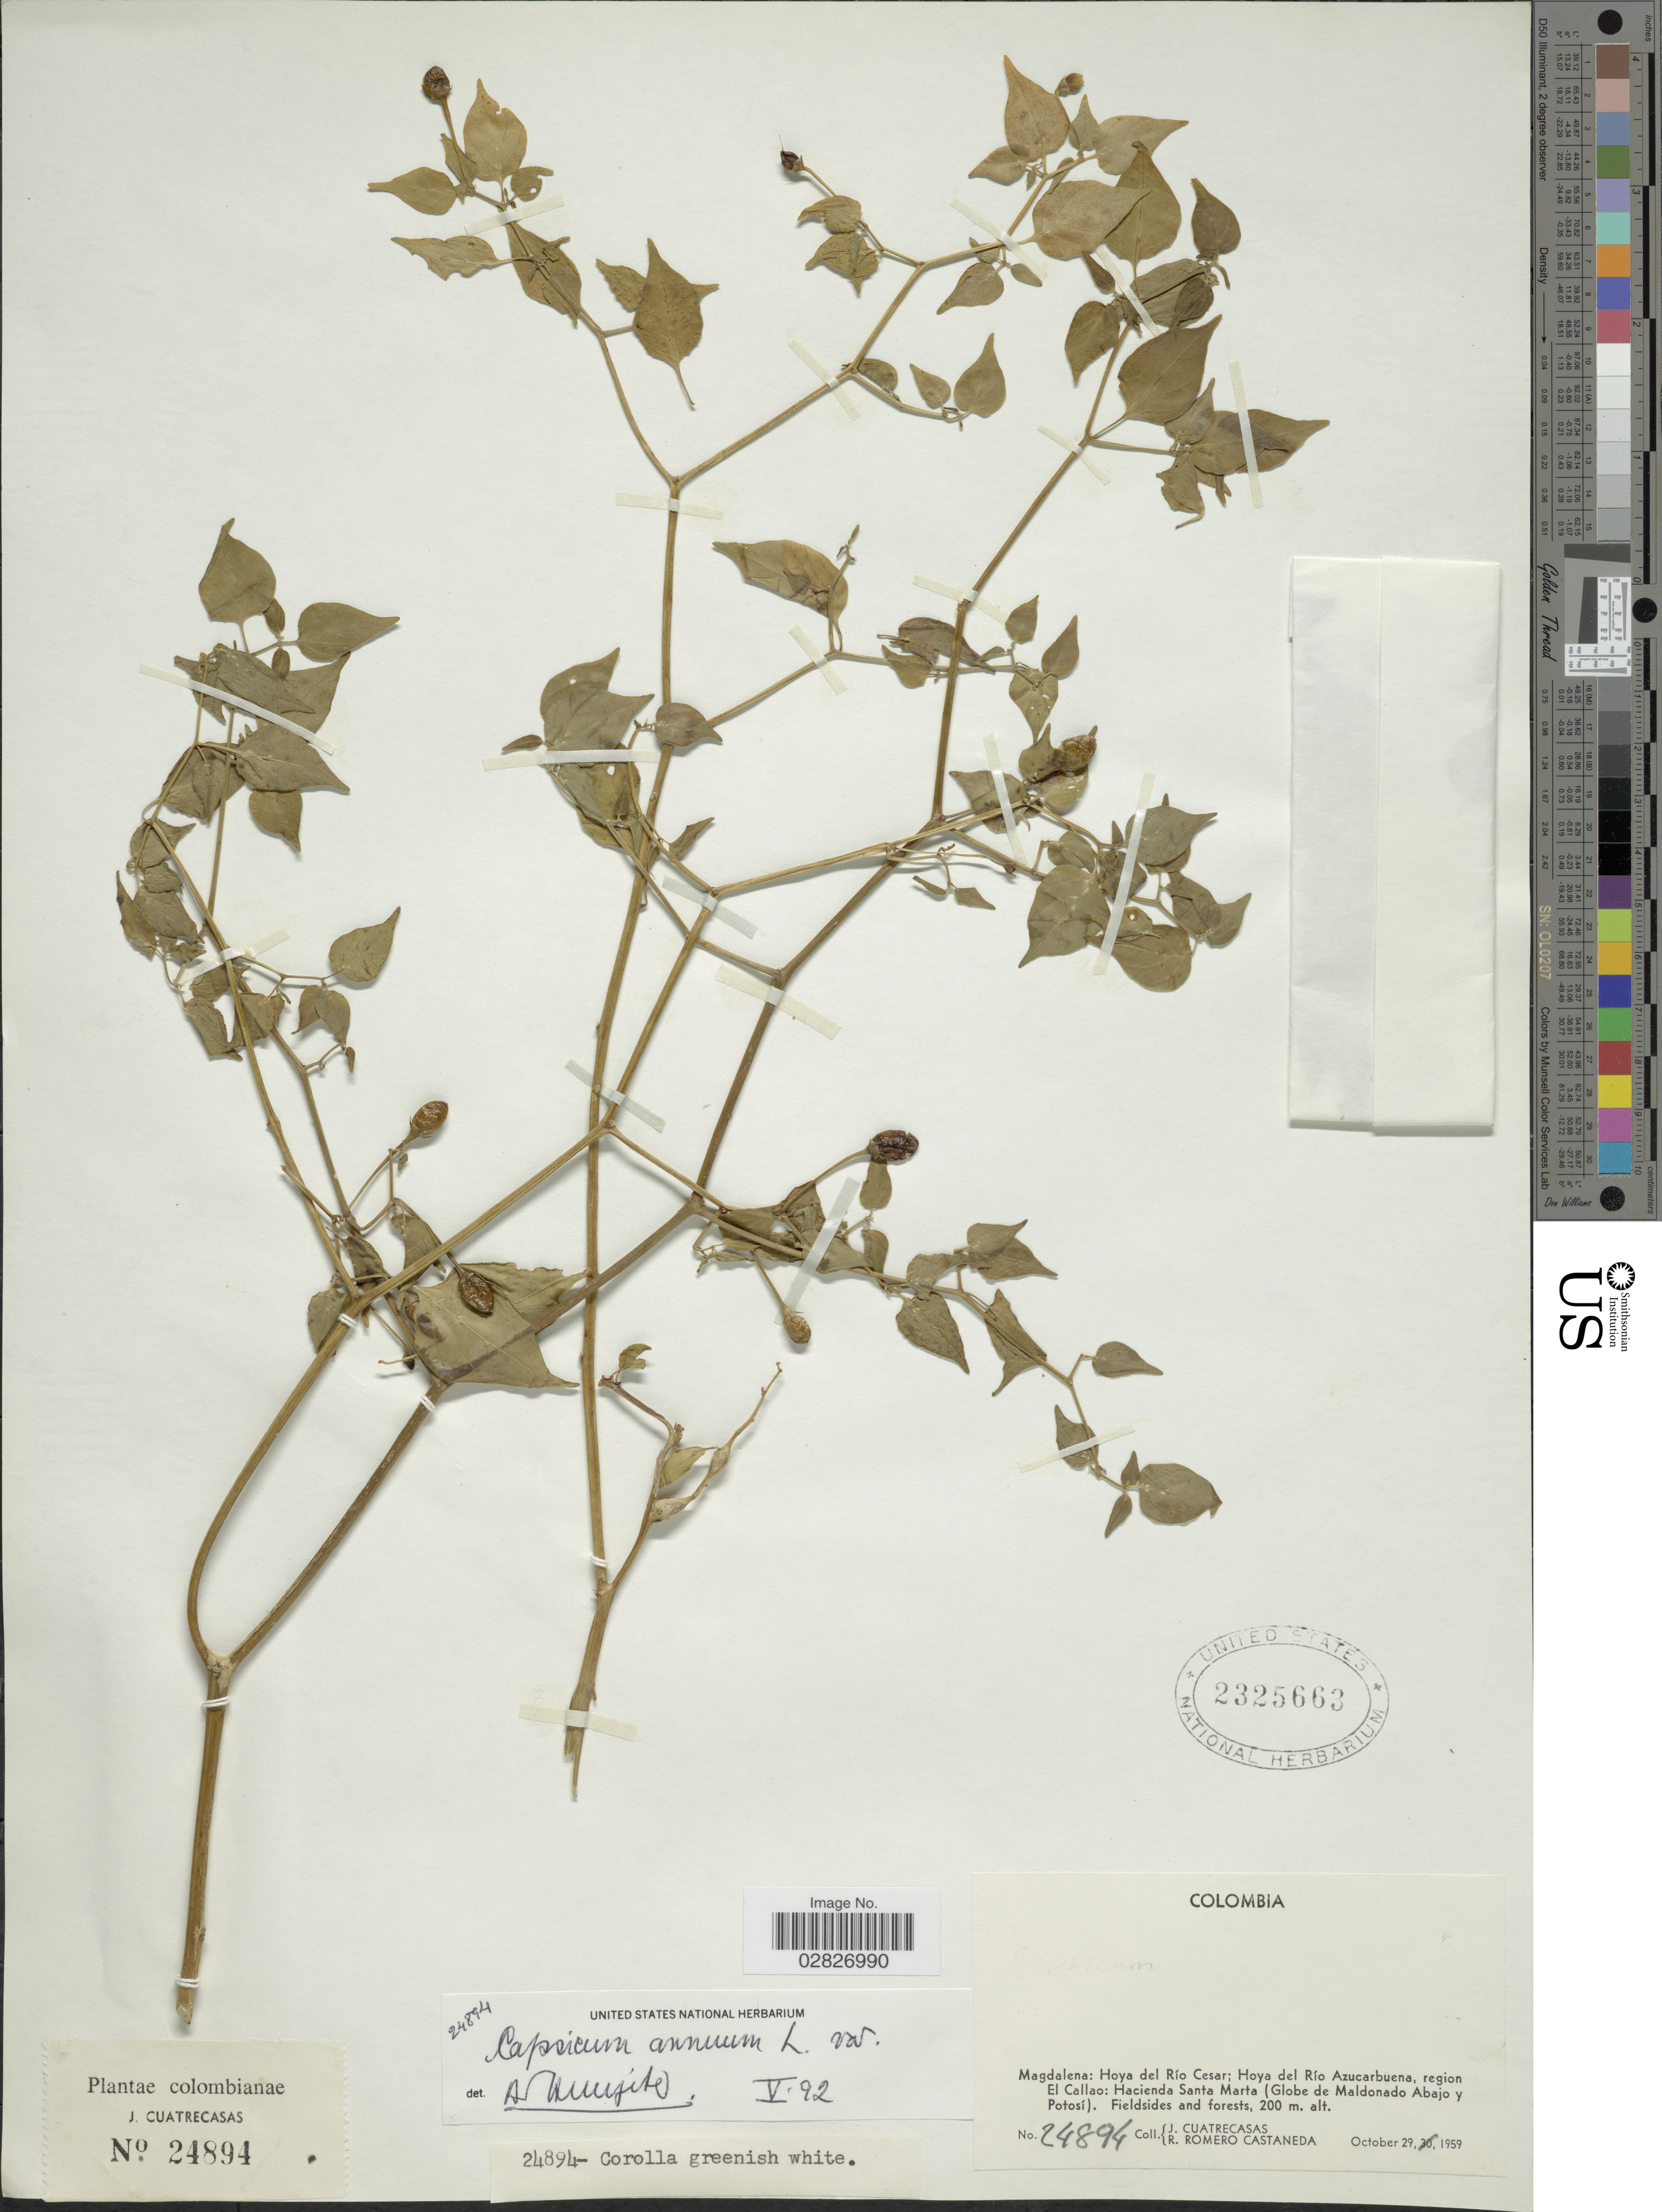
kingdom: Plantae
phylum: Tracheophyta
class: Magnoliopsida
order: Solanales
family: Solanaceae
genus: Capsicum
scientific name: Capsicum annuum 'Habanero'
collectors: J. Cuatrecasas & R. Romero Castañeda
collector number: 24894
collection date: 1959-10-29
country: Colombia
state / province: Magdalena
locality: Hoya del Río Cesar, Hoya del Río Azucarbuena, region El Callao, Hacienda Santa Marta (Globe de Maldonado Abajo y Potosí).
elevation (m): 200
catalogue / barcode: US 2325663